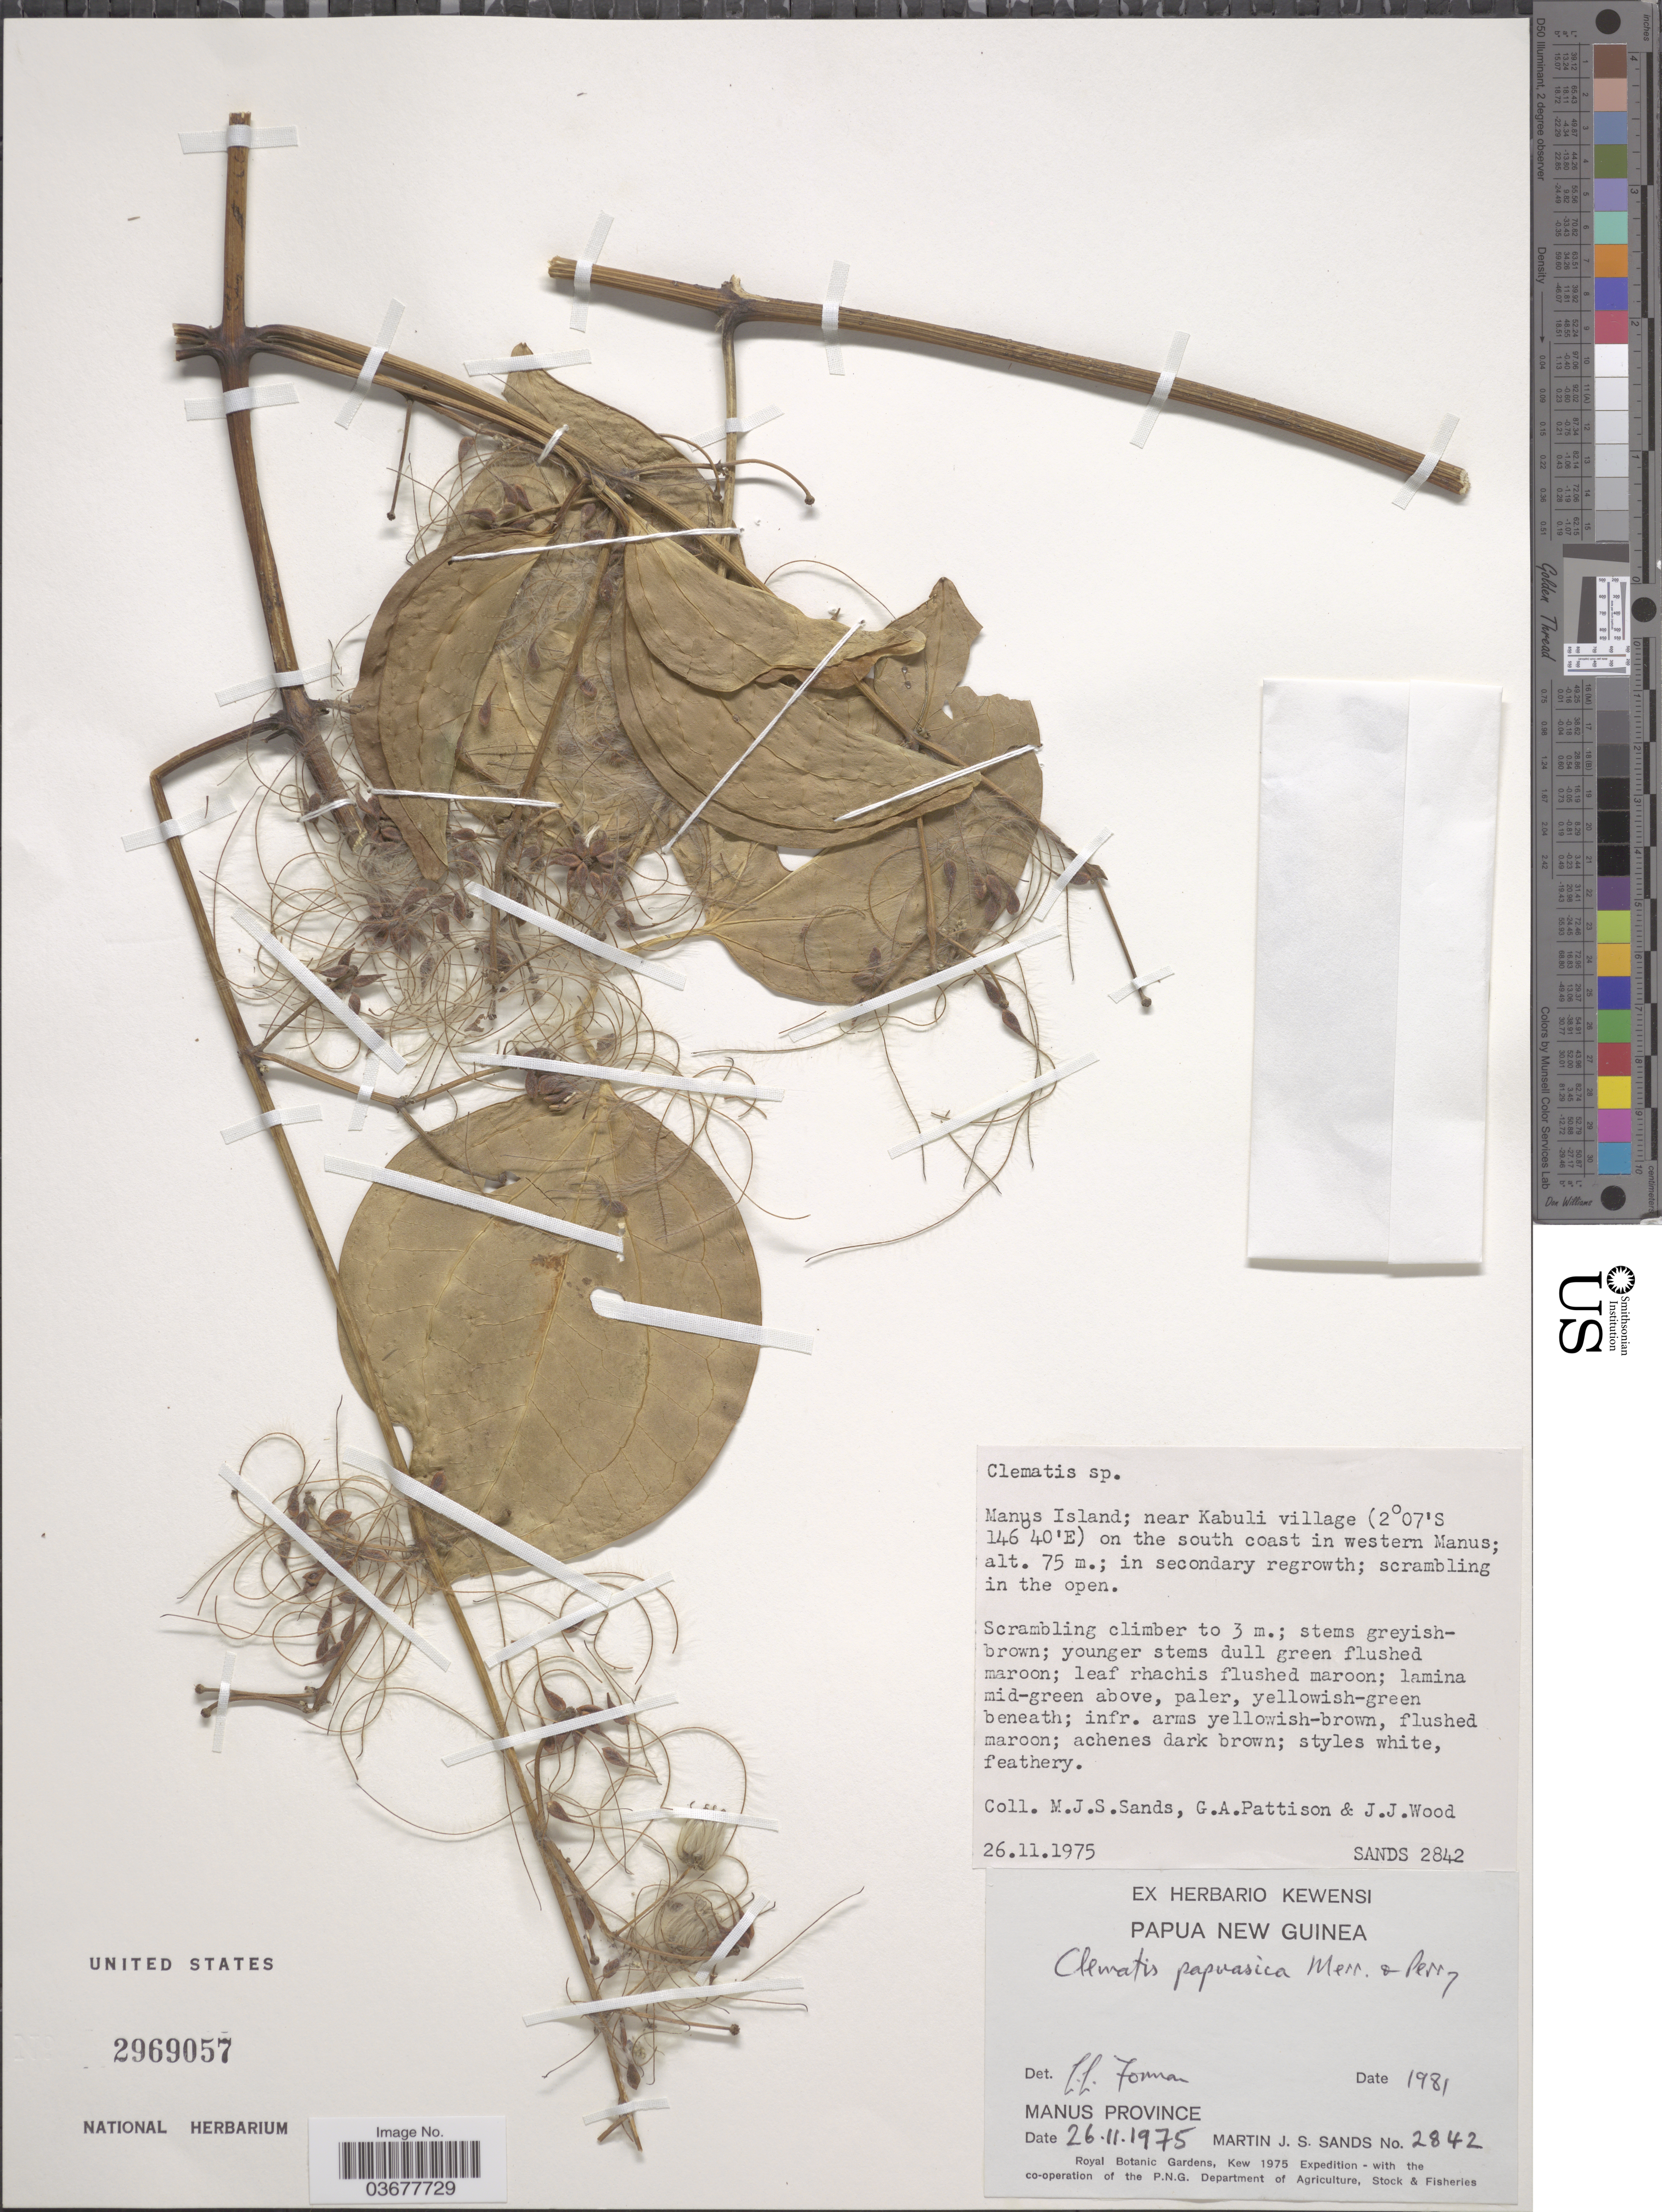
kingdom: Plantae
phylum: Tracheophyta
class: Magnoliopsida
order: Ranunculales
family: Ranunculaceae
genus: Clematis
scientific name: Clematis papuasica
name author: Merr. & L.M. Perry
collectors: M. Sands, G. Pattison & J. Wood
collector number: Sands2842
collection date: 1975-11-26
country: Papua New Guinea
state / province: Manus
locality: Manus Island; near Kabuli village on the south coast in western Manus.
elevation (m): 75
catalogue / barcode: US 2969057